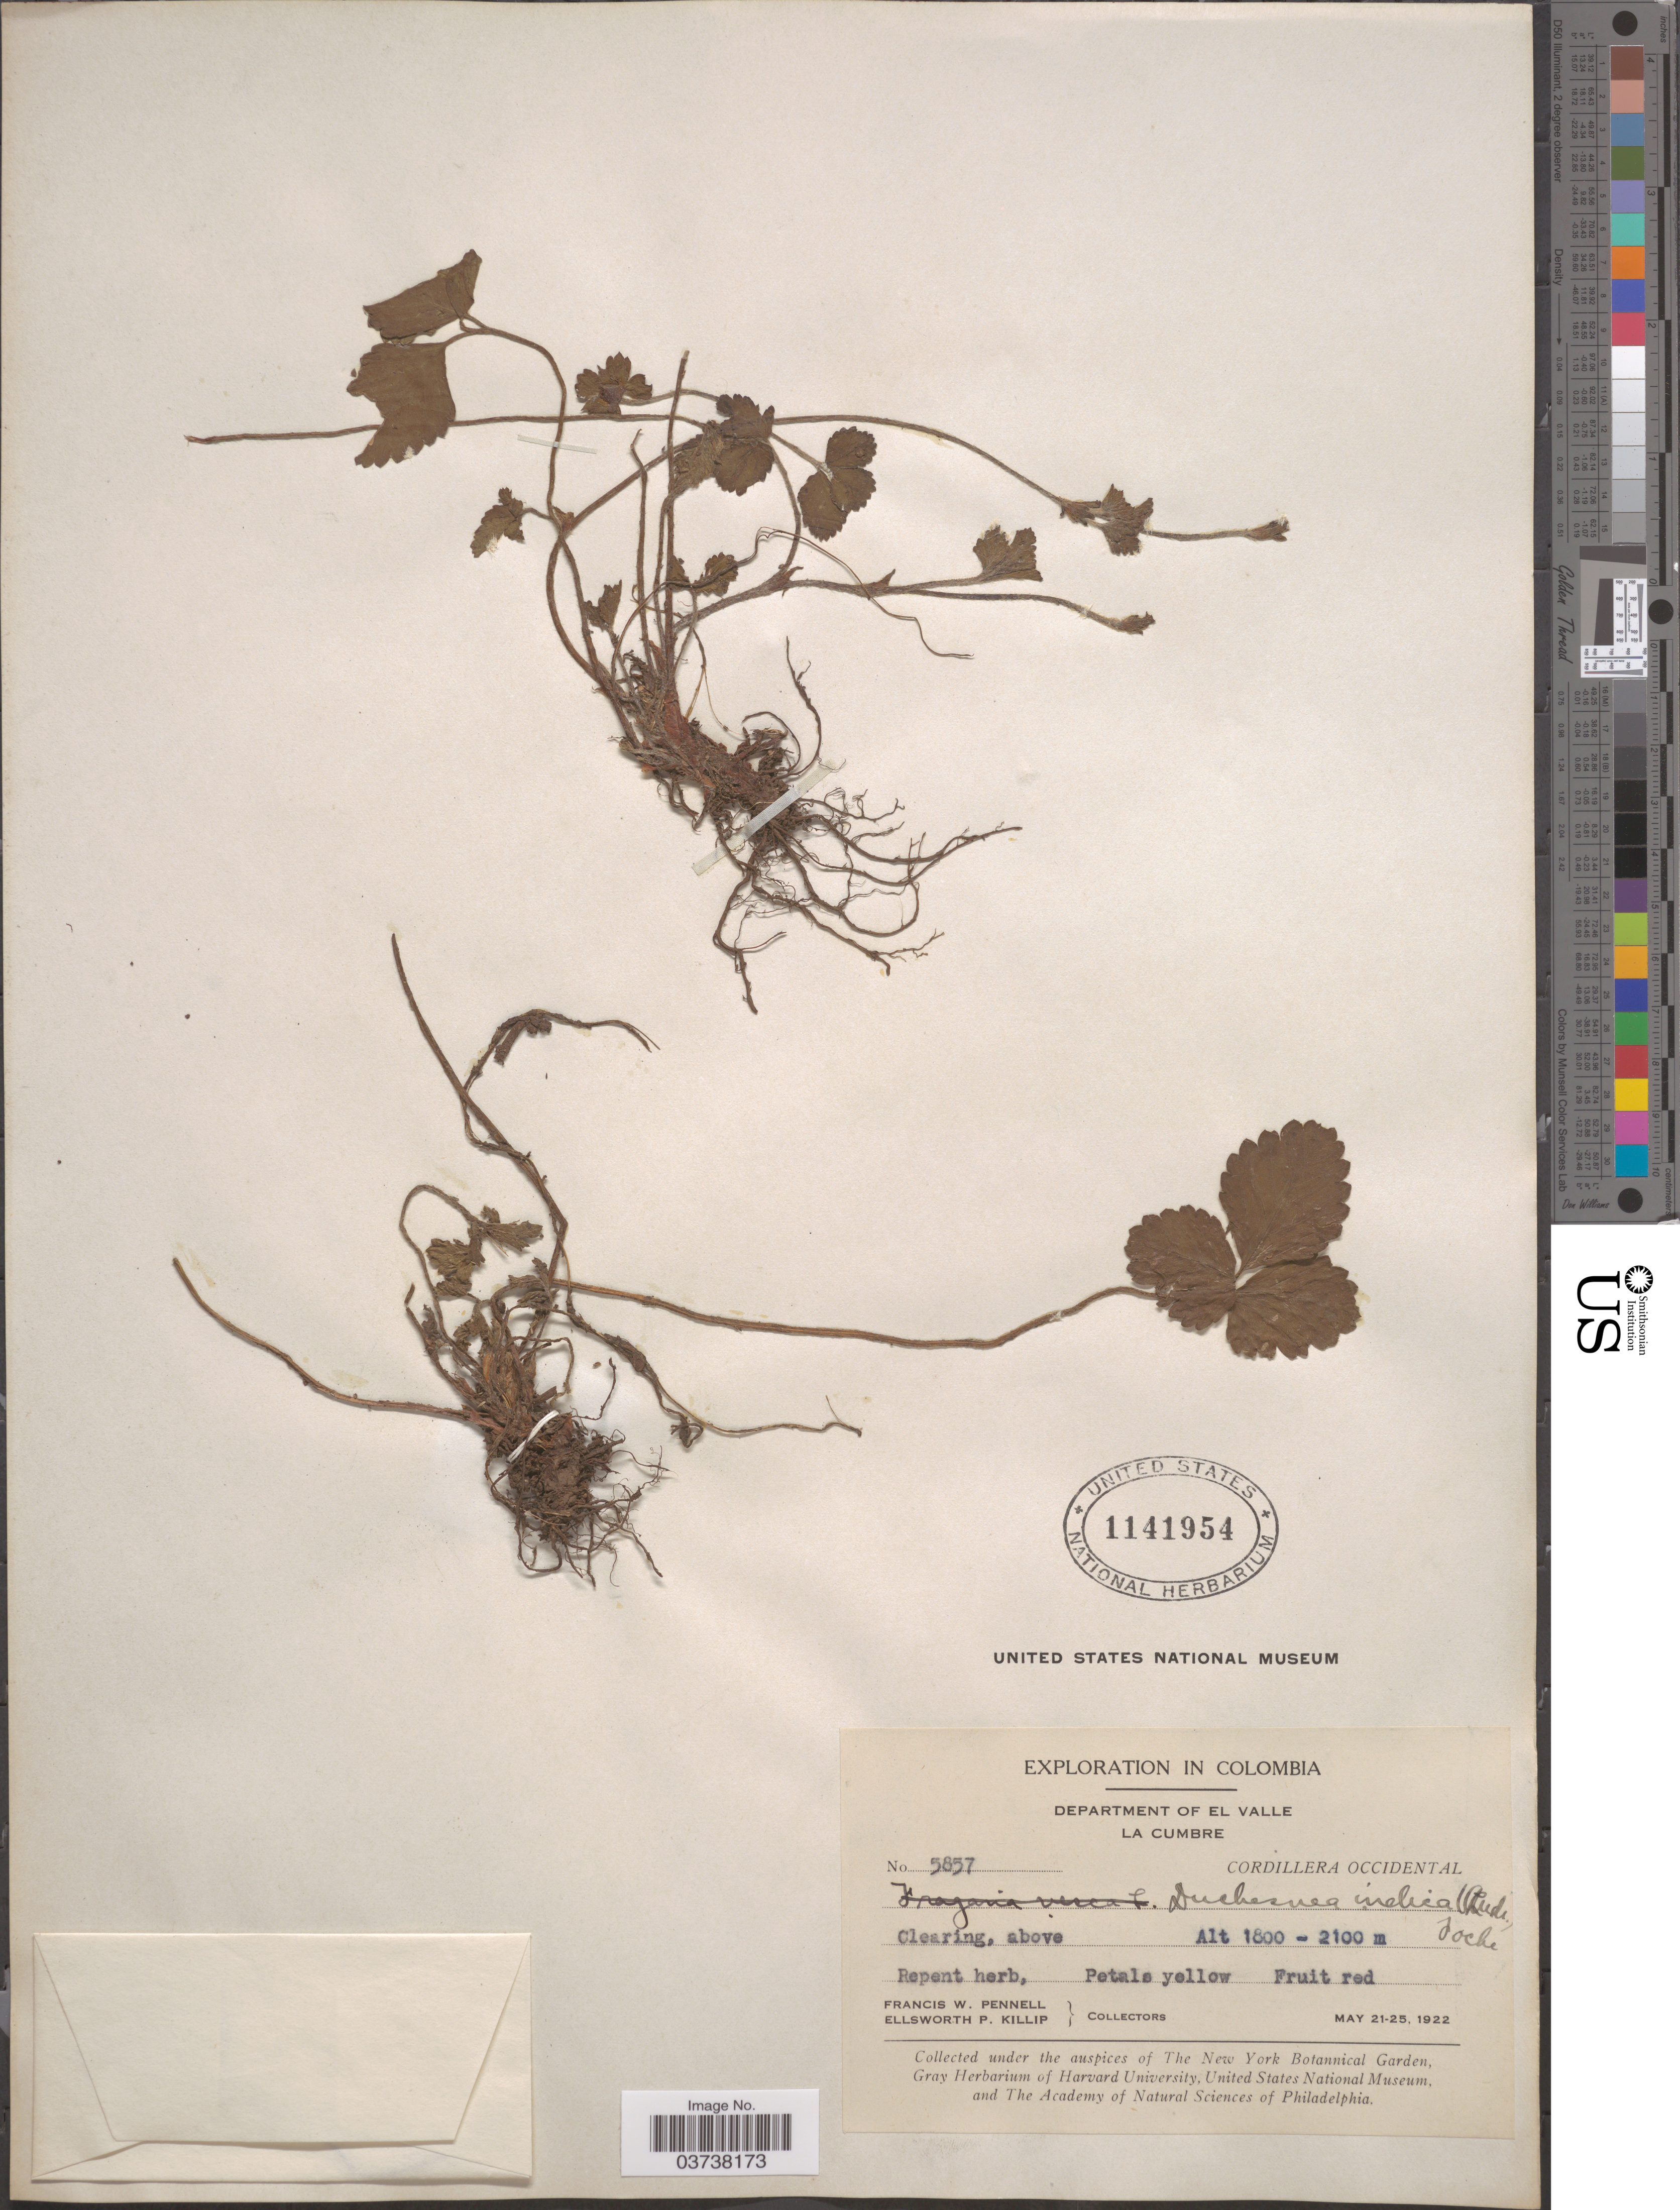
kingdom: Plantae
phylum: Tracheophyta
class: Magnoliopsida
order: Rosales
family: Rosaceae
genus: Potentilla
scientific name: Potentilla indica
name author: (Andrews) Th. Wolf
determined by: Strong, Mark T., (BOT), Smithsonian Institution - National Museum of Natural History (UNITED STATES)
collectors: F. W. Pennell & E. P. Killip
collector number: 5857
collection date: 1922-05-21/1922-05-25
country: Colombia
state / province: Valle del Cauca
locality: Department of El Valle. La Cumbre. Cordillera Occidental.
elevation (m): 1800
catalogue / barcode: US 1141954